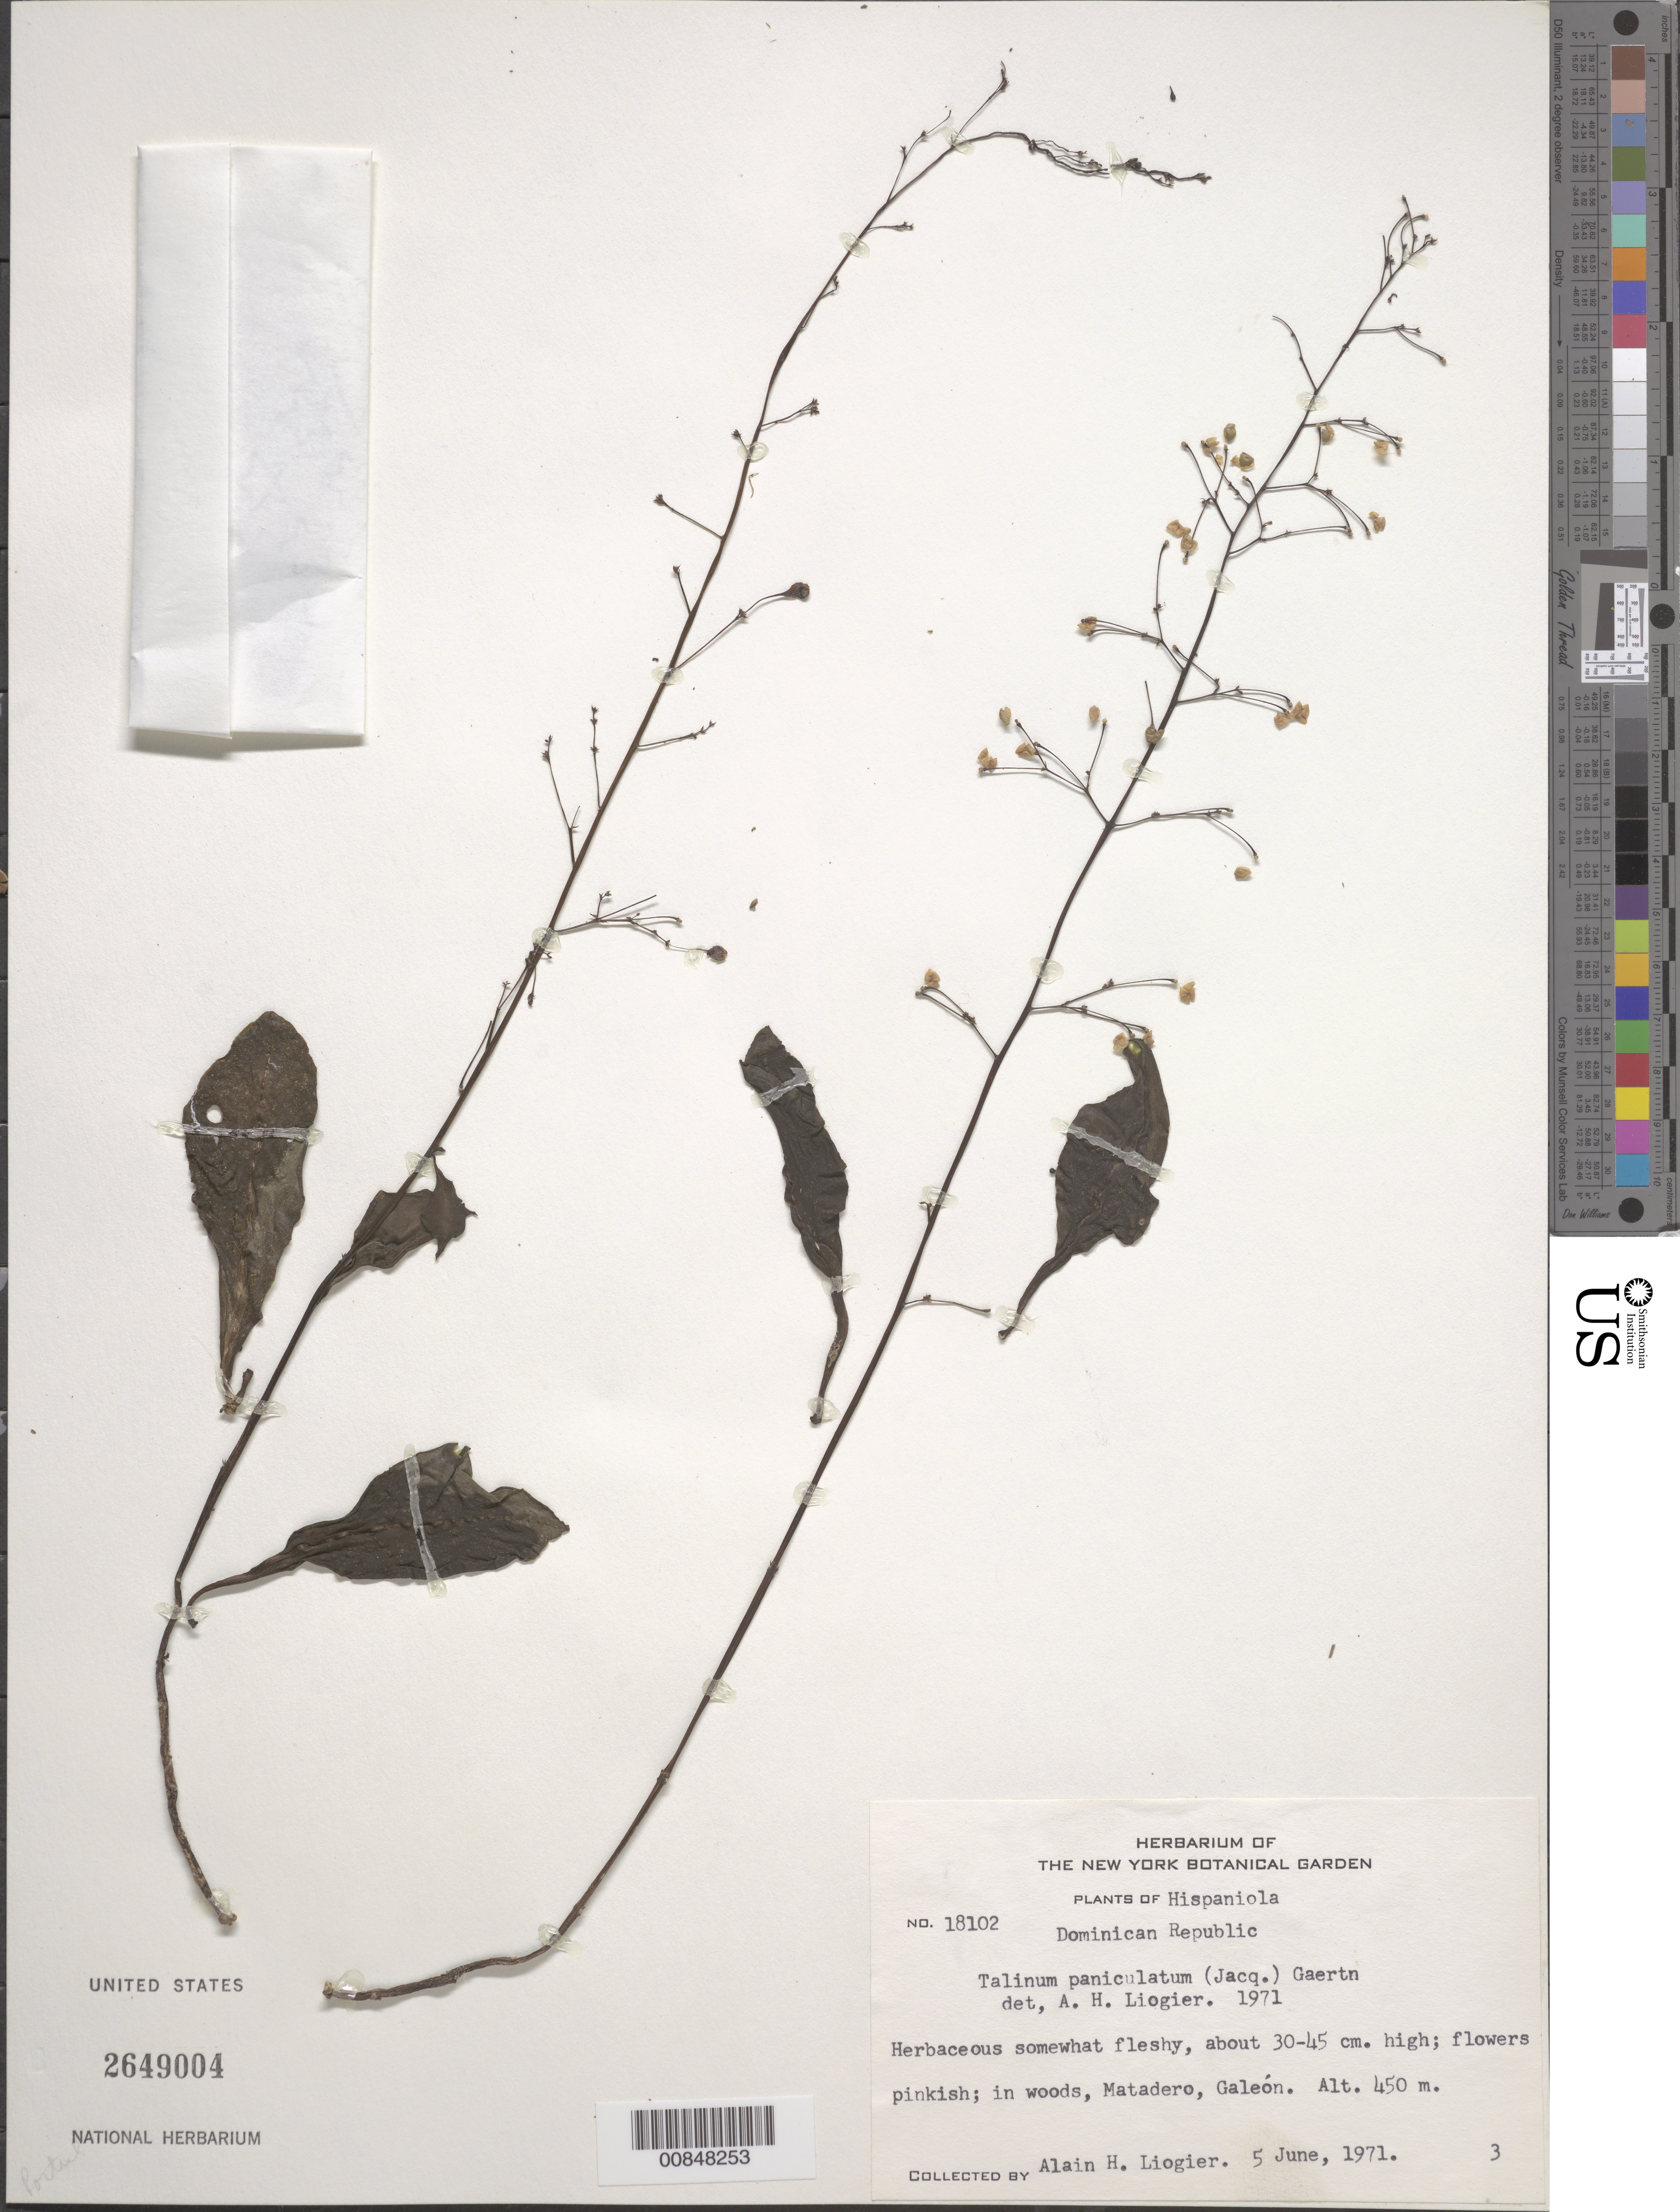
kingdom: Plantae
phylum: Tracheophyta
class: Magnoliopsida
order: Caryophyllales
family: Talinaceae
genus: Talinum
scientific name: Talinum paniculatum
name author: (Jacq.) Gaertn.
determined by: Liogier, Alain H.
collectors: A. H. Liogier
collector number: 18102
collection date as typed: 05 Jun 1971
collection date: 1971-06-05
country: Dominican Republic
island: Hispaniola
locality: Matadero, Galeón.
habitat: In woods.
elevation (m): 450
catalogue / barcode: US 2649004